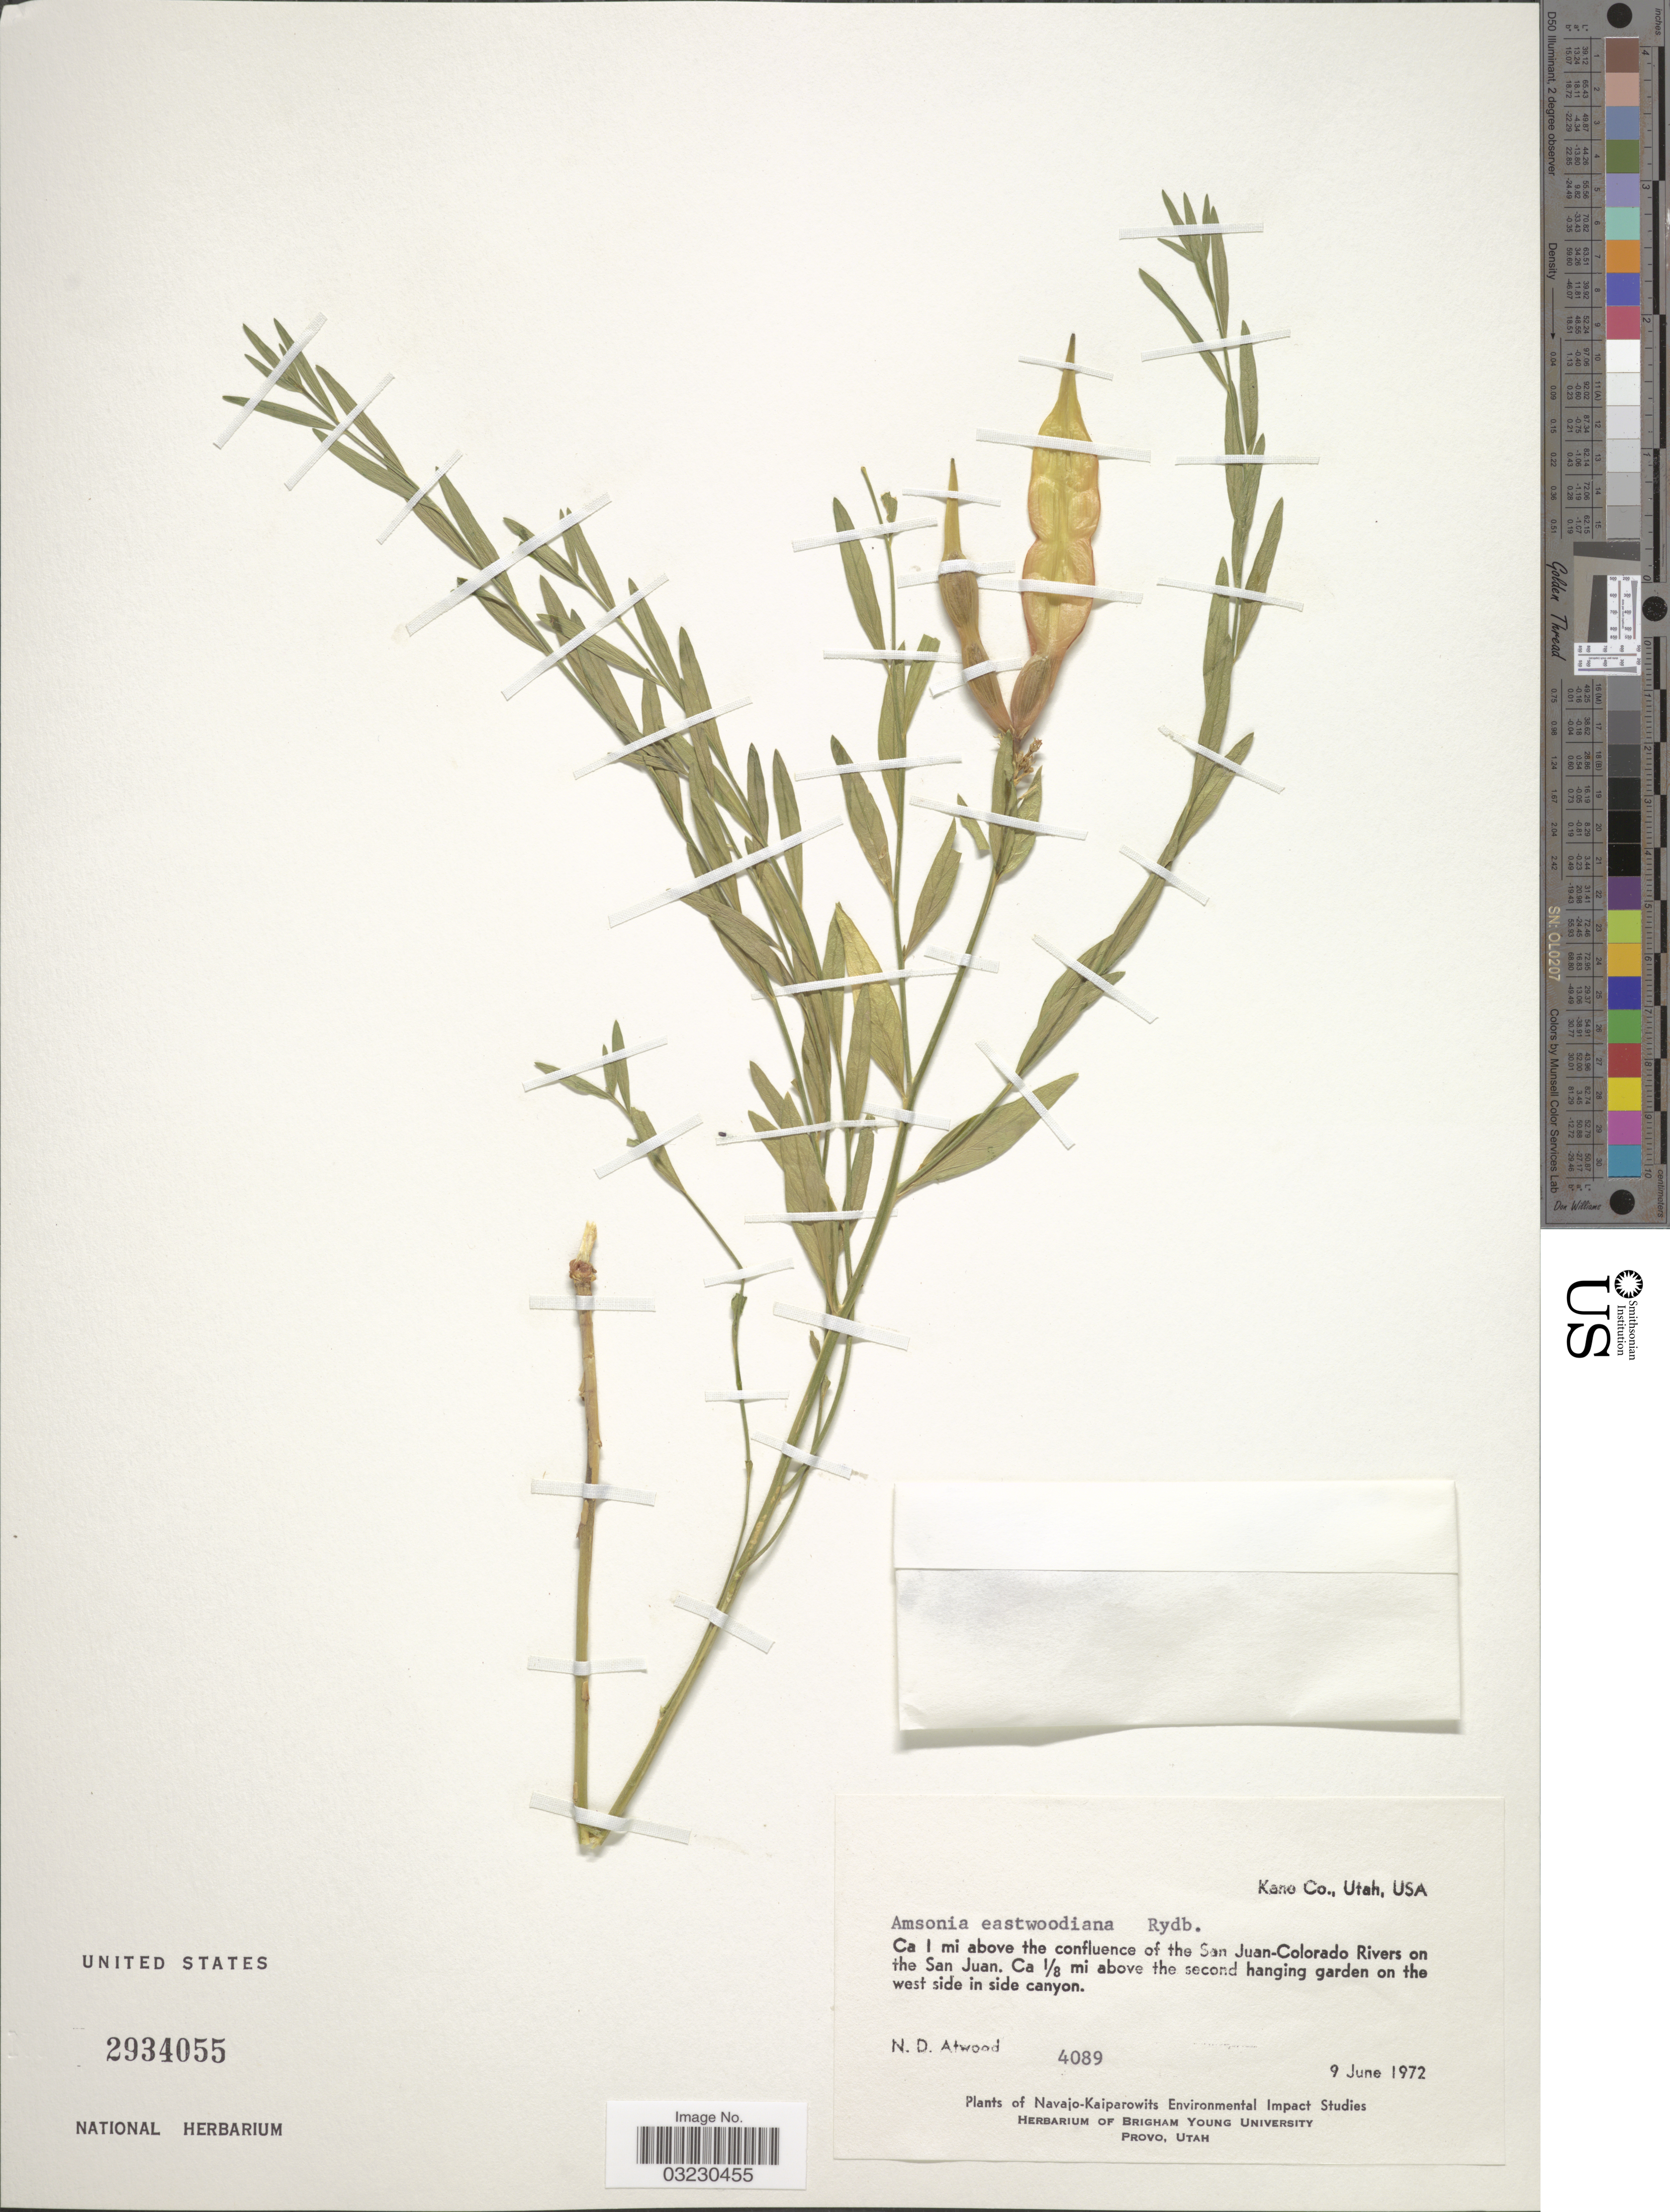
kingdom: Plantae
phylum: Tracheophyta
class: Magnoliopsida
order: Gentianales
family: Apocynaceae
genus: Amsonia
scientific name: Amsonia eastwoodiana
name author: Rydb.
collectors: N. Atwood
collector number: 4089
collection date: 1972-06-09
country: United States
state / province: Utah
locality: Kano Co., Ca 1 mi above the confluence of the San Juan-Colorado Rivers on the San Juan. Ca 1/8 mi above the second hanging garden on the west side in side canyon.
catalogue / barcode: US 2934055